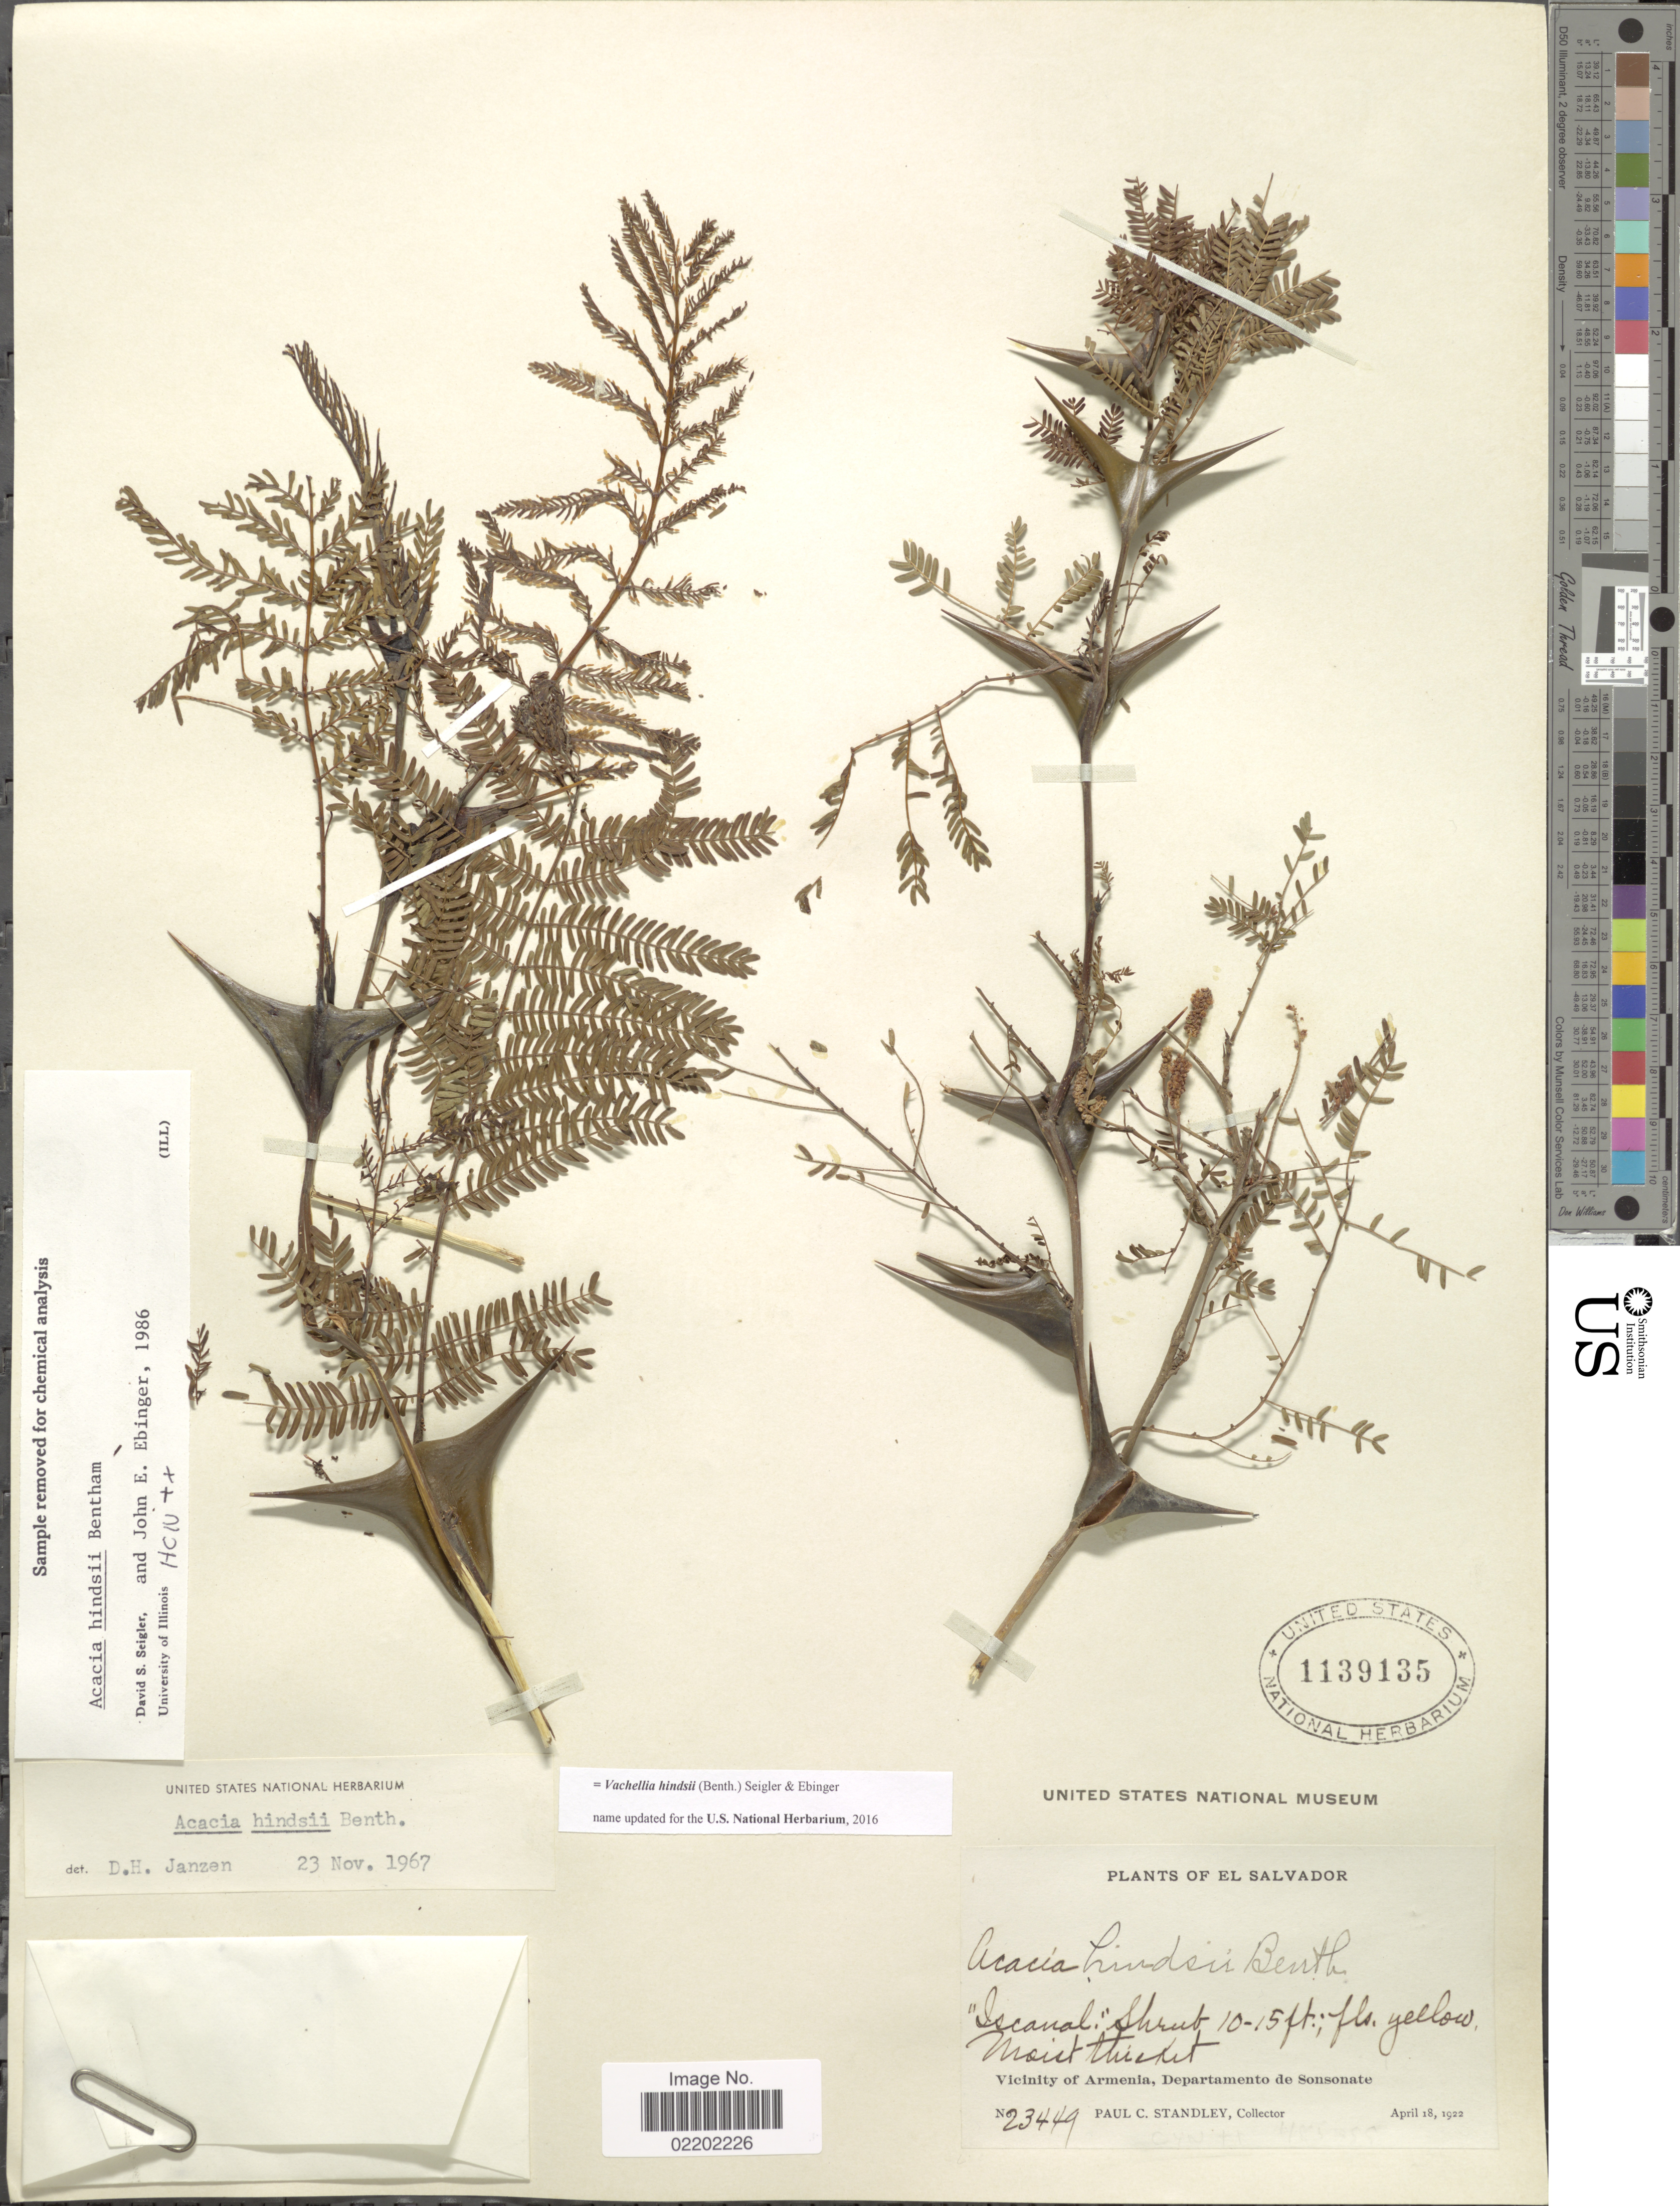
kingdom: Plantae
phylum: Tracheophyta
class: Magnoliopsida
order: Fabales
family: Fabaceae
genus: Vachellia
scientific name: Vachellia hindsii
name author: (Benth.) Seigler & Ebinger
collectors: P. C. Standley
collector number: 23449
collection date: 1922-04-18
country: El Salvador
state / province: Sonsonate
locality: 'Iscanal' Moist thicket, Vicinity of Armenia, Departamento de Sonsonate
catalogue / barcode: US 1139135